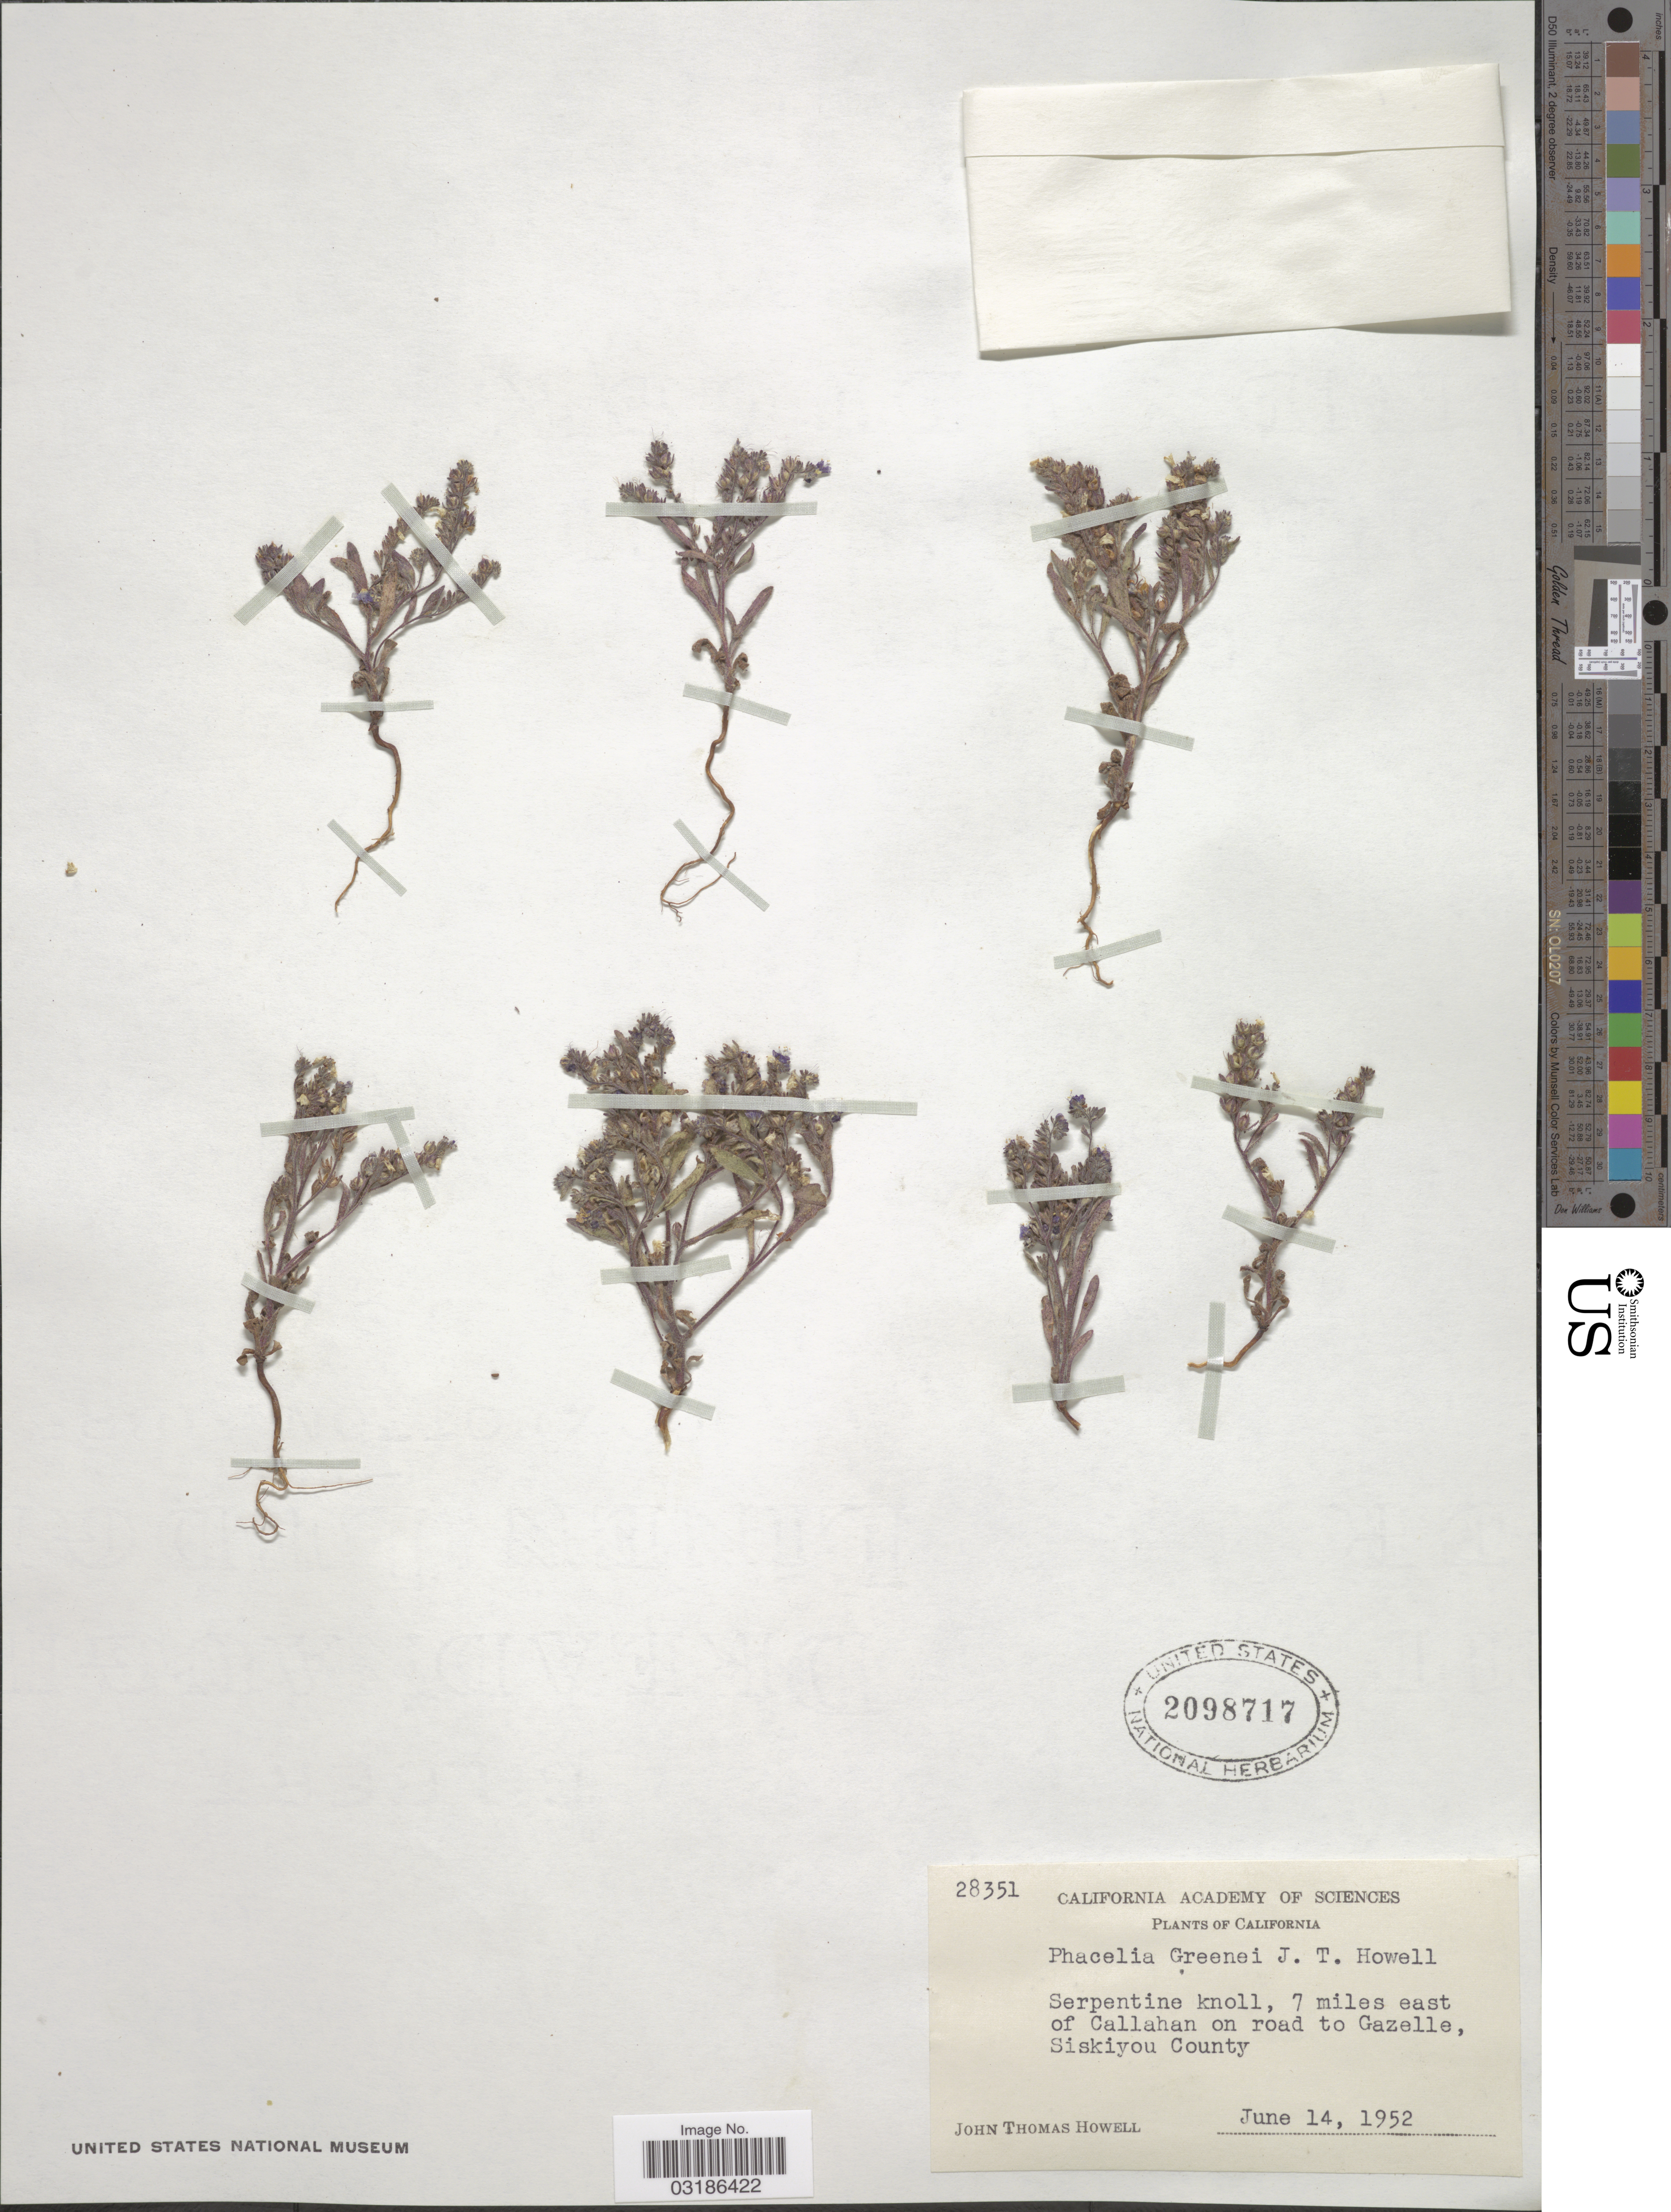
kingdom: Plantae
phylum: Tracheophyta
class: Magnoliopsida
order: Boraginales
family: Hydrophyllaceae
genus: Phacelia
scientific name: Phacelia greenei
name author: J.T. Howell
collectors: J. T. Howell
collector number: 28351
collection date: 1952-06-14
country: United States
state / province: California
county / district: Siskiyou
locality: Serpentine knoll, 7 miles east of Callahan on road to Gazelle, Siskiyou County.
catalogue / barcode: US 2098717